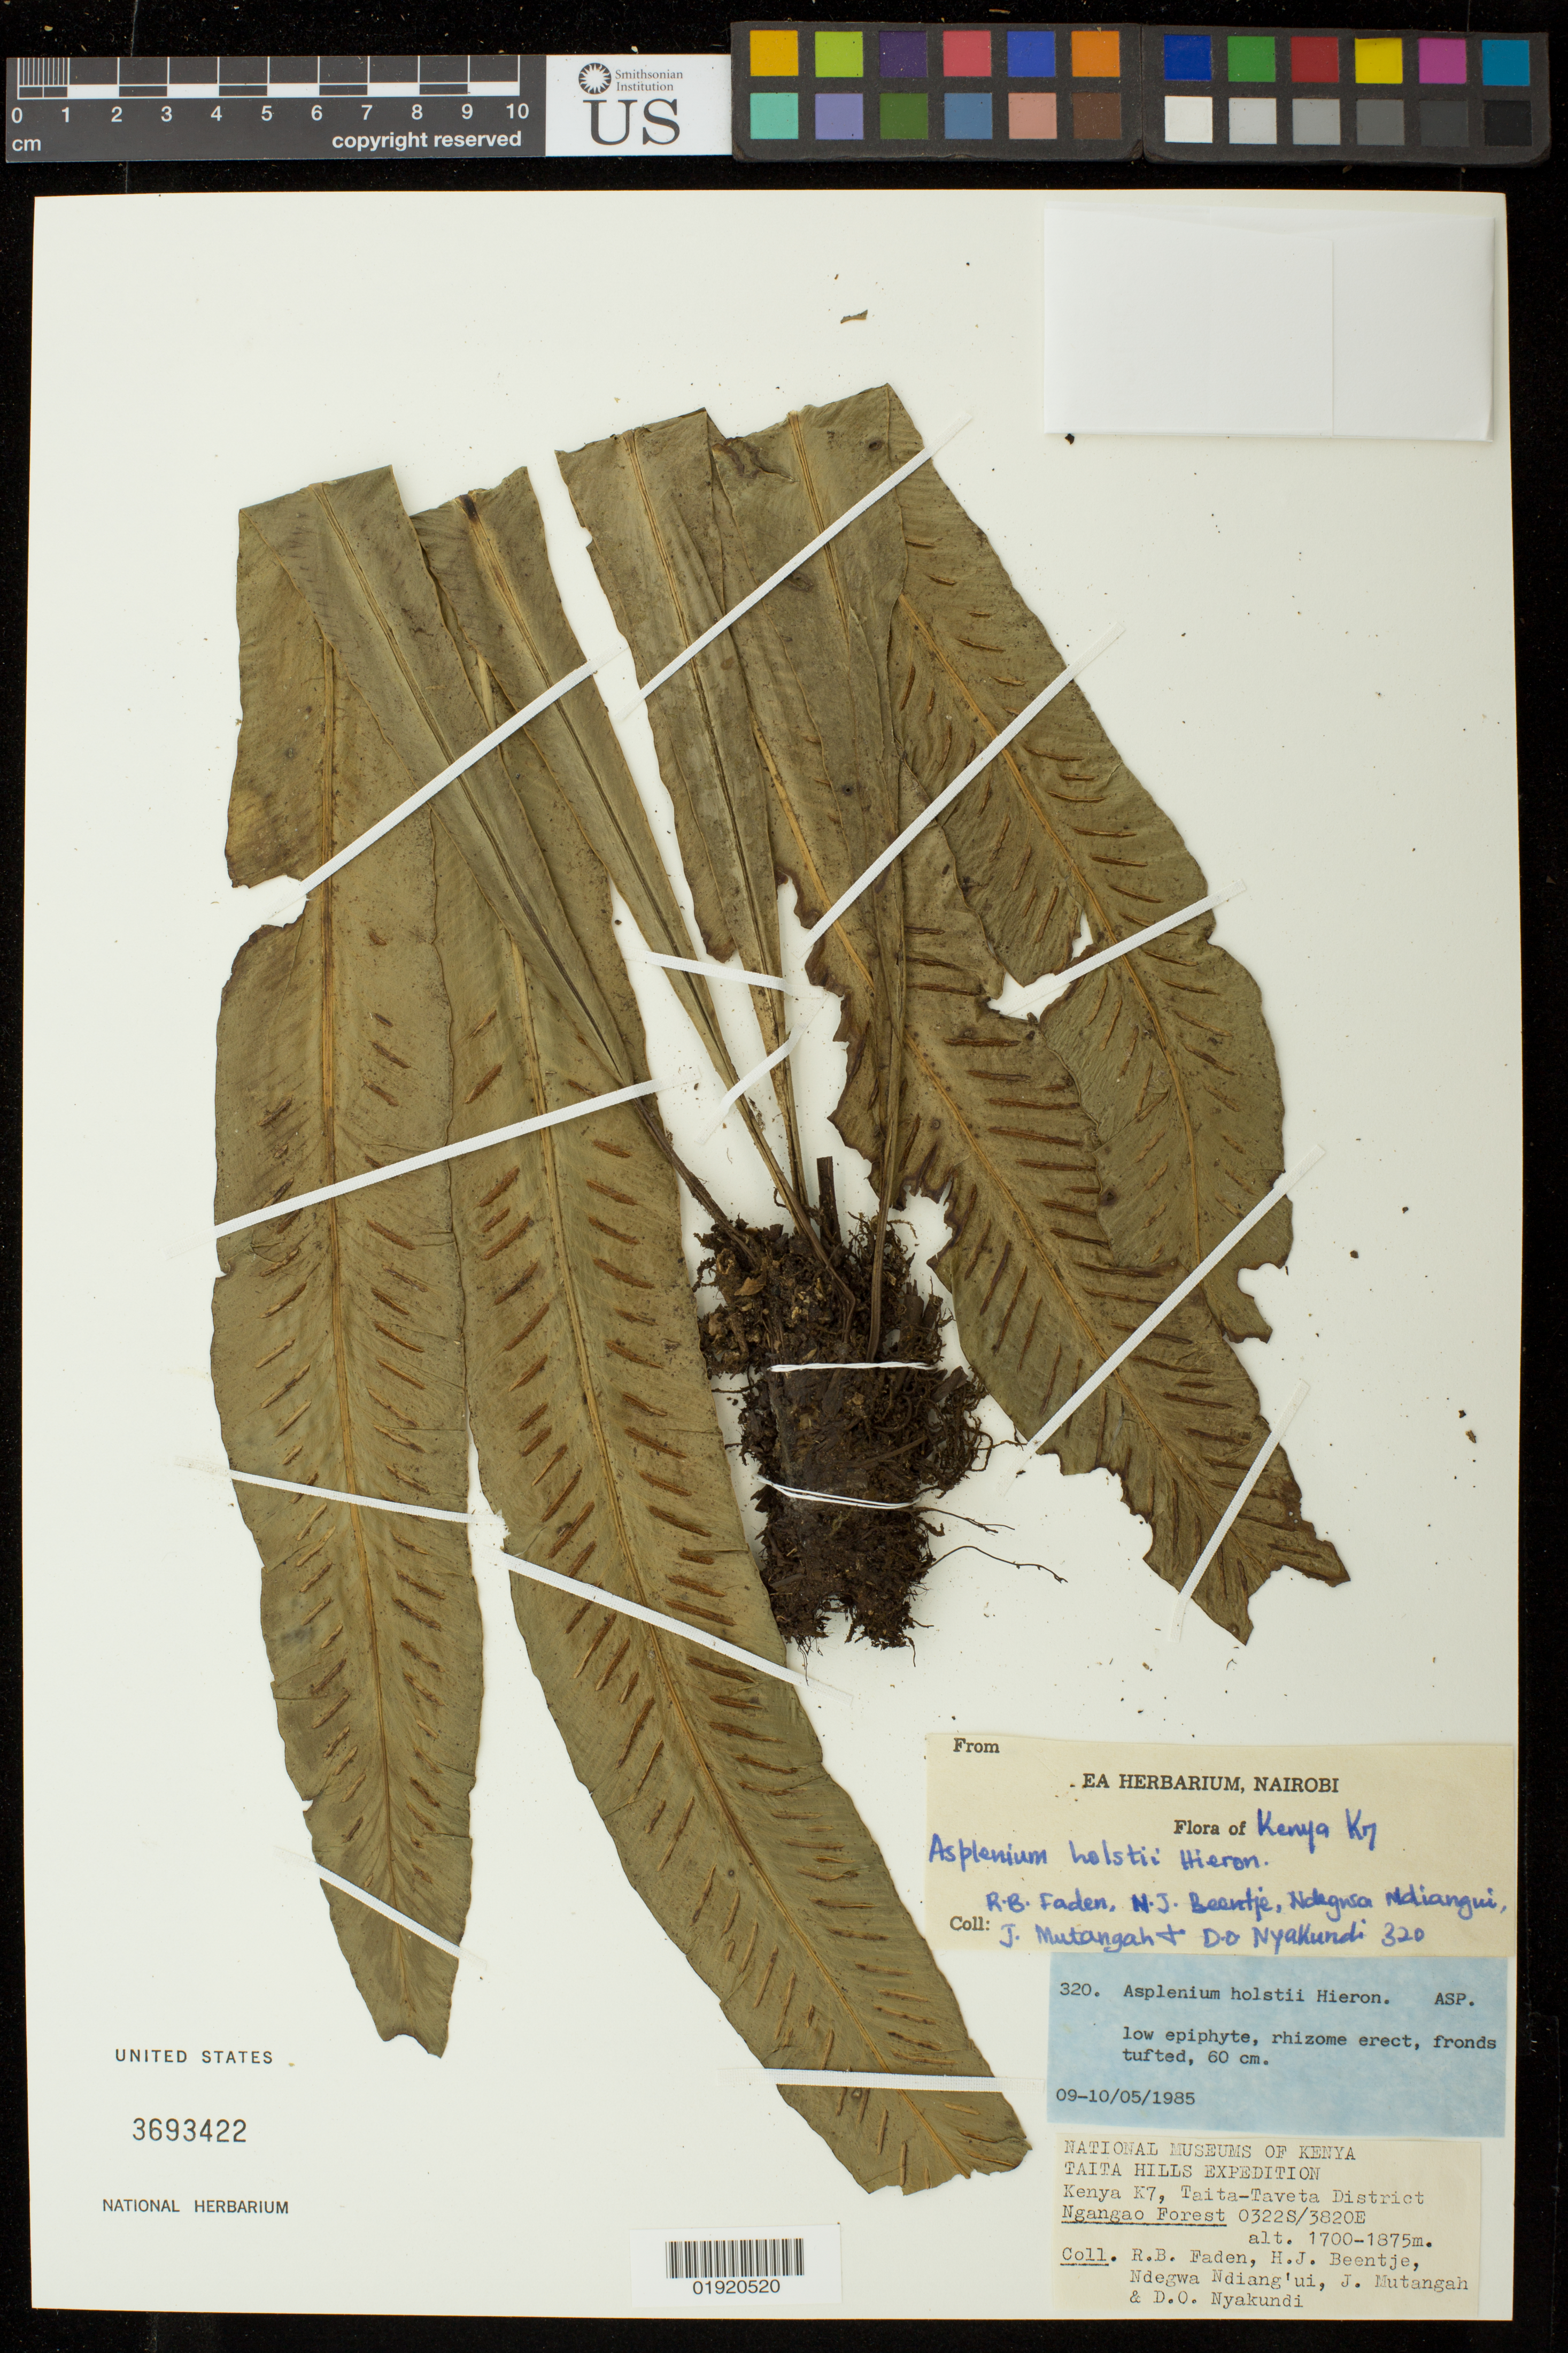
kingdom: Plantae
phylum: Tracheophyta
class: Polypodiopsida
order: Polypodiales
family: Aspleniaceae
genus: Asplenium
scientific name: Asplenium holstii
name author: Hieron.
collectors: R. B. Faden, H. J. Beentje, Ndegwa Ndiang'ui, J. Mutangah & D. Nyakundi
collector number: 320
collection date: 1985-05-09/1985-05-10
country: Kenya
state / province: Taita Taveta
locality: Kenya K7, Taita-Taveta District, Taita Hills, Ngangao Forest.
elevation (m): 1700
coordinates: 0322S, 3820E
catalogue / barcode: US 3693422